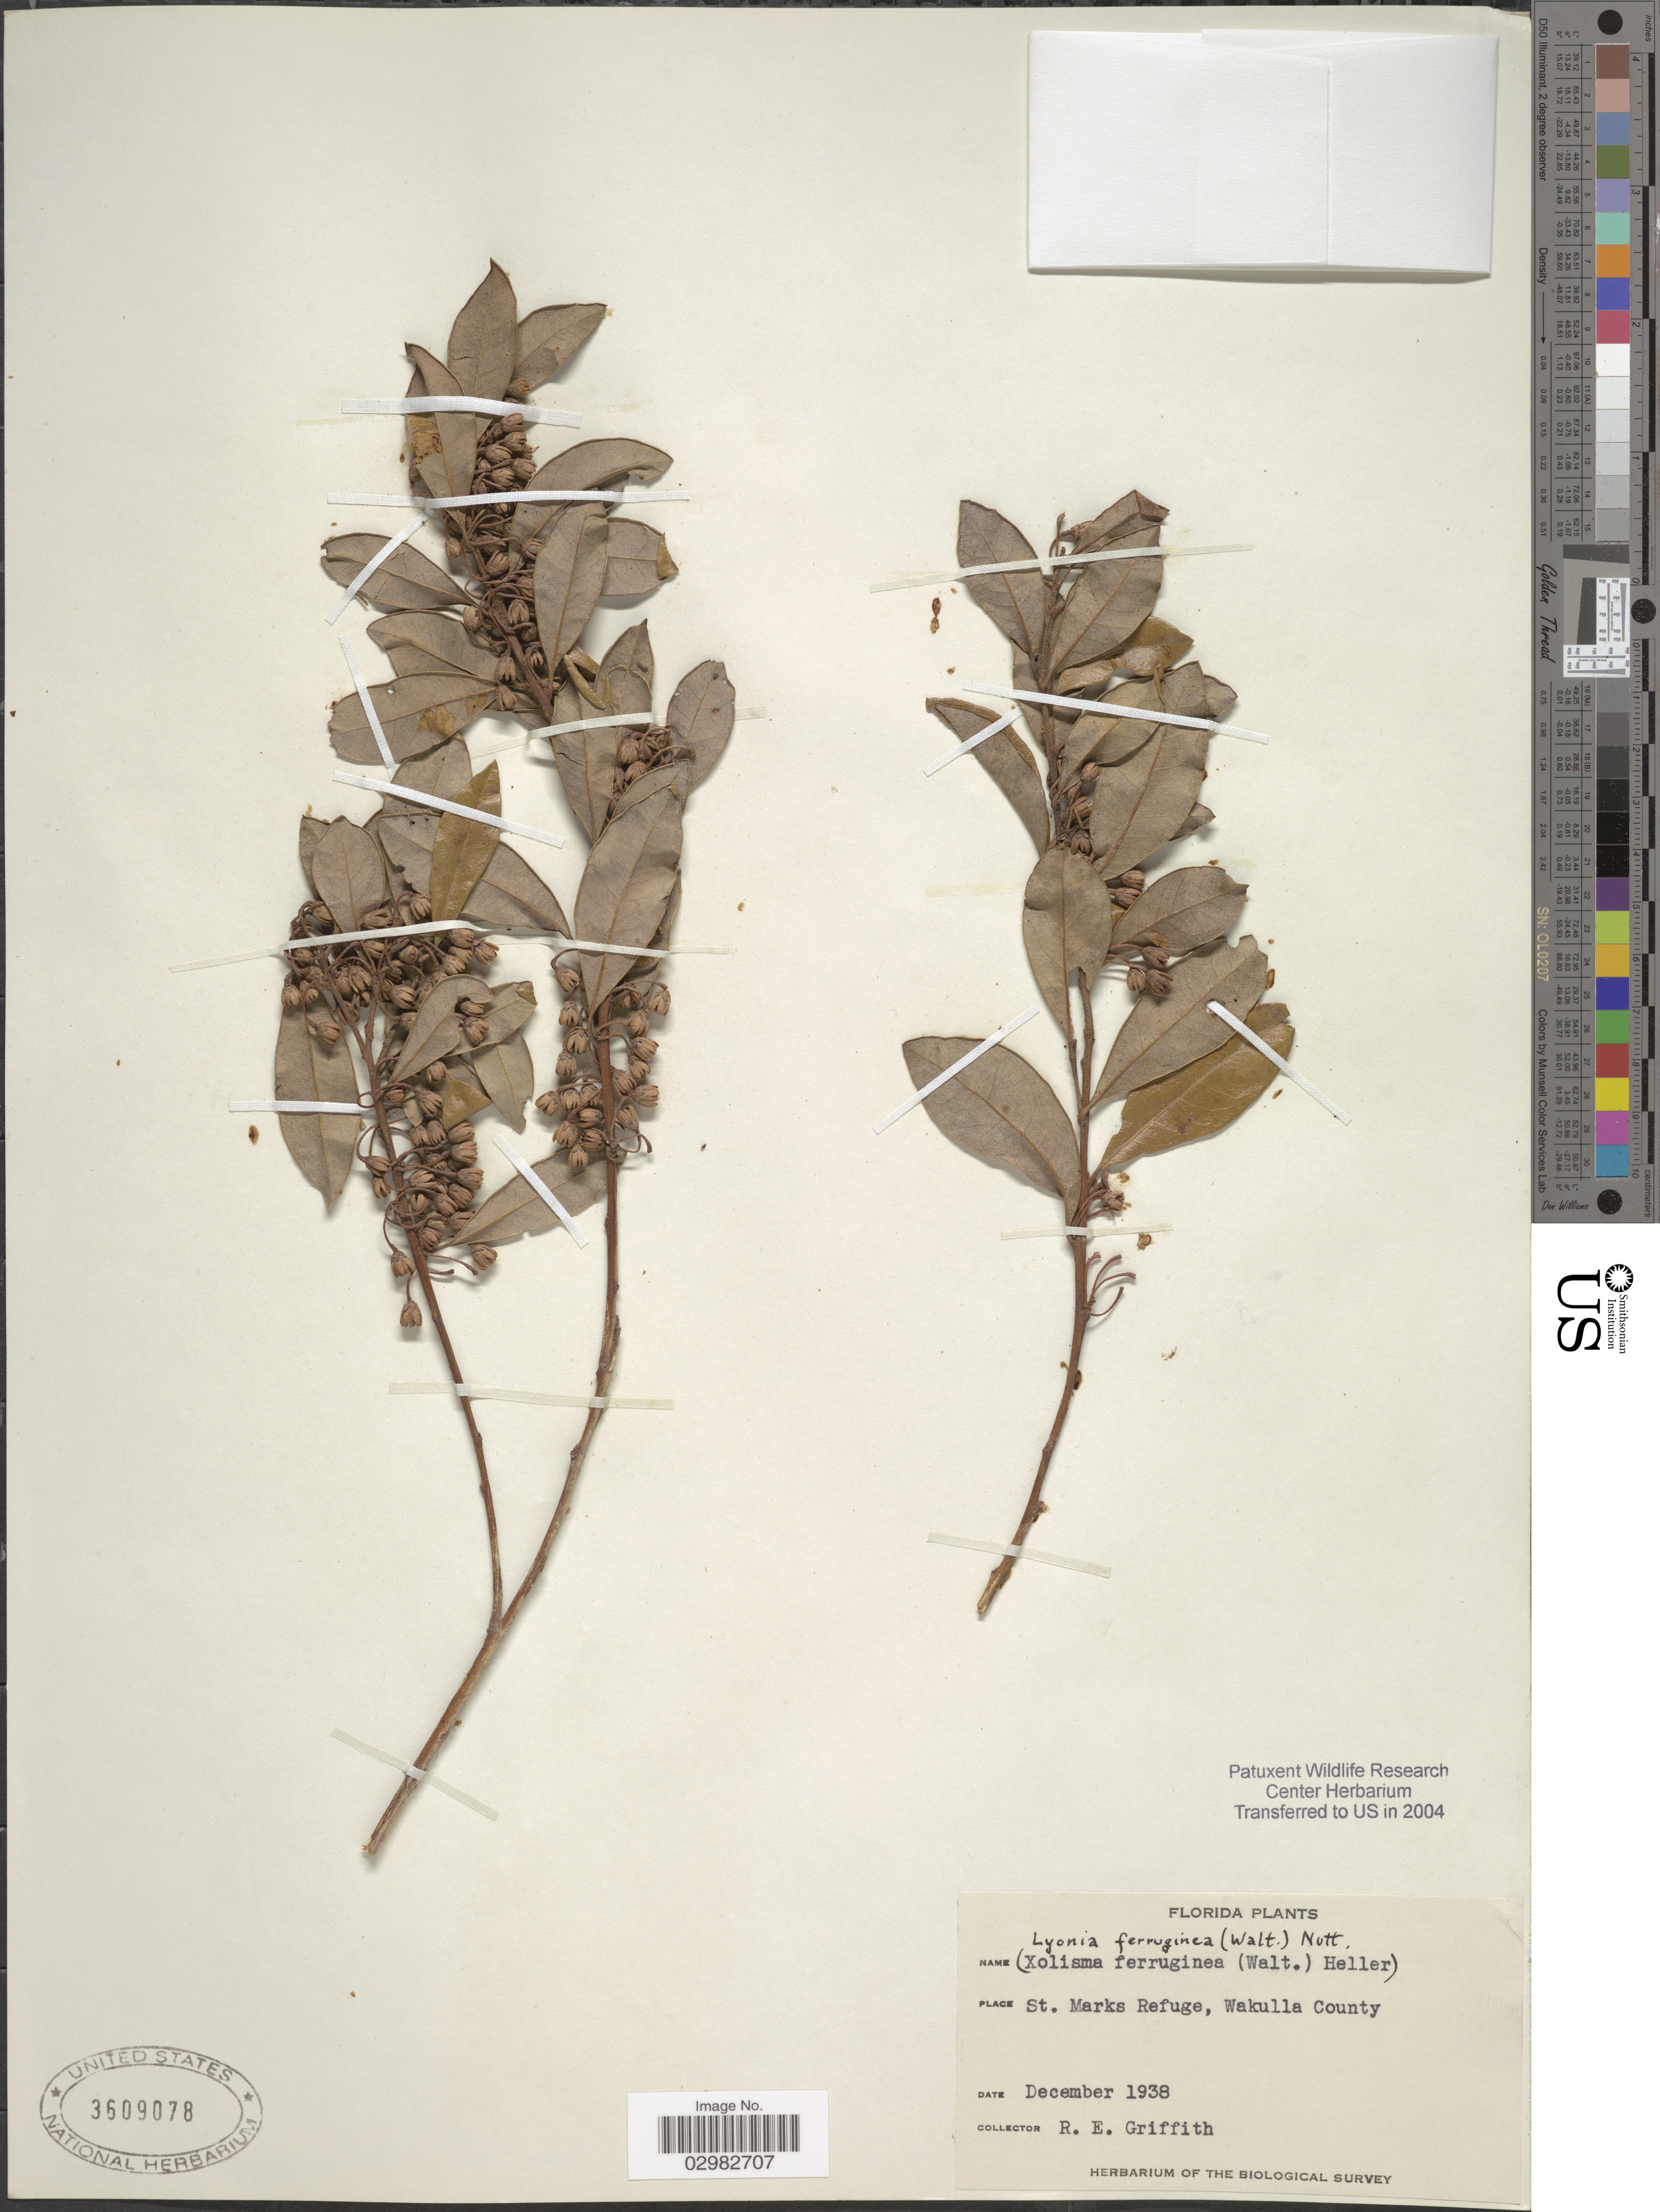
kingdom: Plantae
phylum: Tracheophyta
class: Magnoliopsida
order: Ericales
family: Ericaceae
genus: Lyonia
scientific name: Lyonia ferruginea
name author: (Walter) Nutt.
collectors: R. Griffith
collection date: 1938-12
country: United States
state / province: Florida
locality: St. Marks Refuge, Wakulla County.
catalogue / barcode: US 3609078